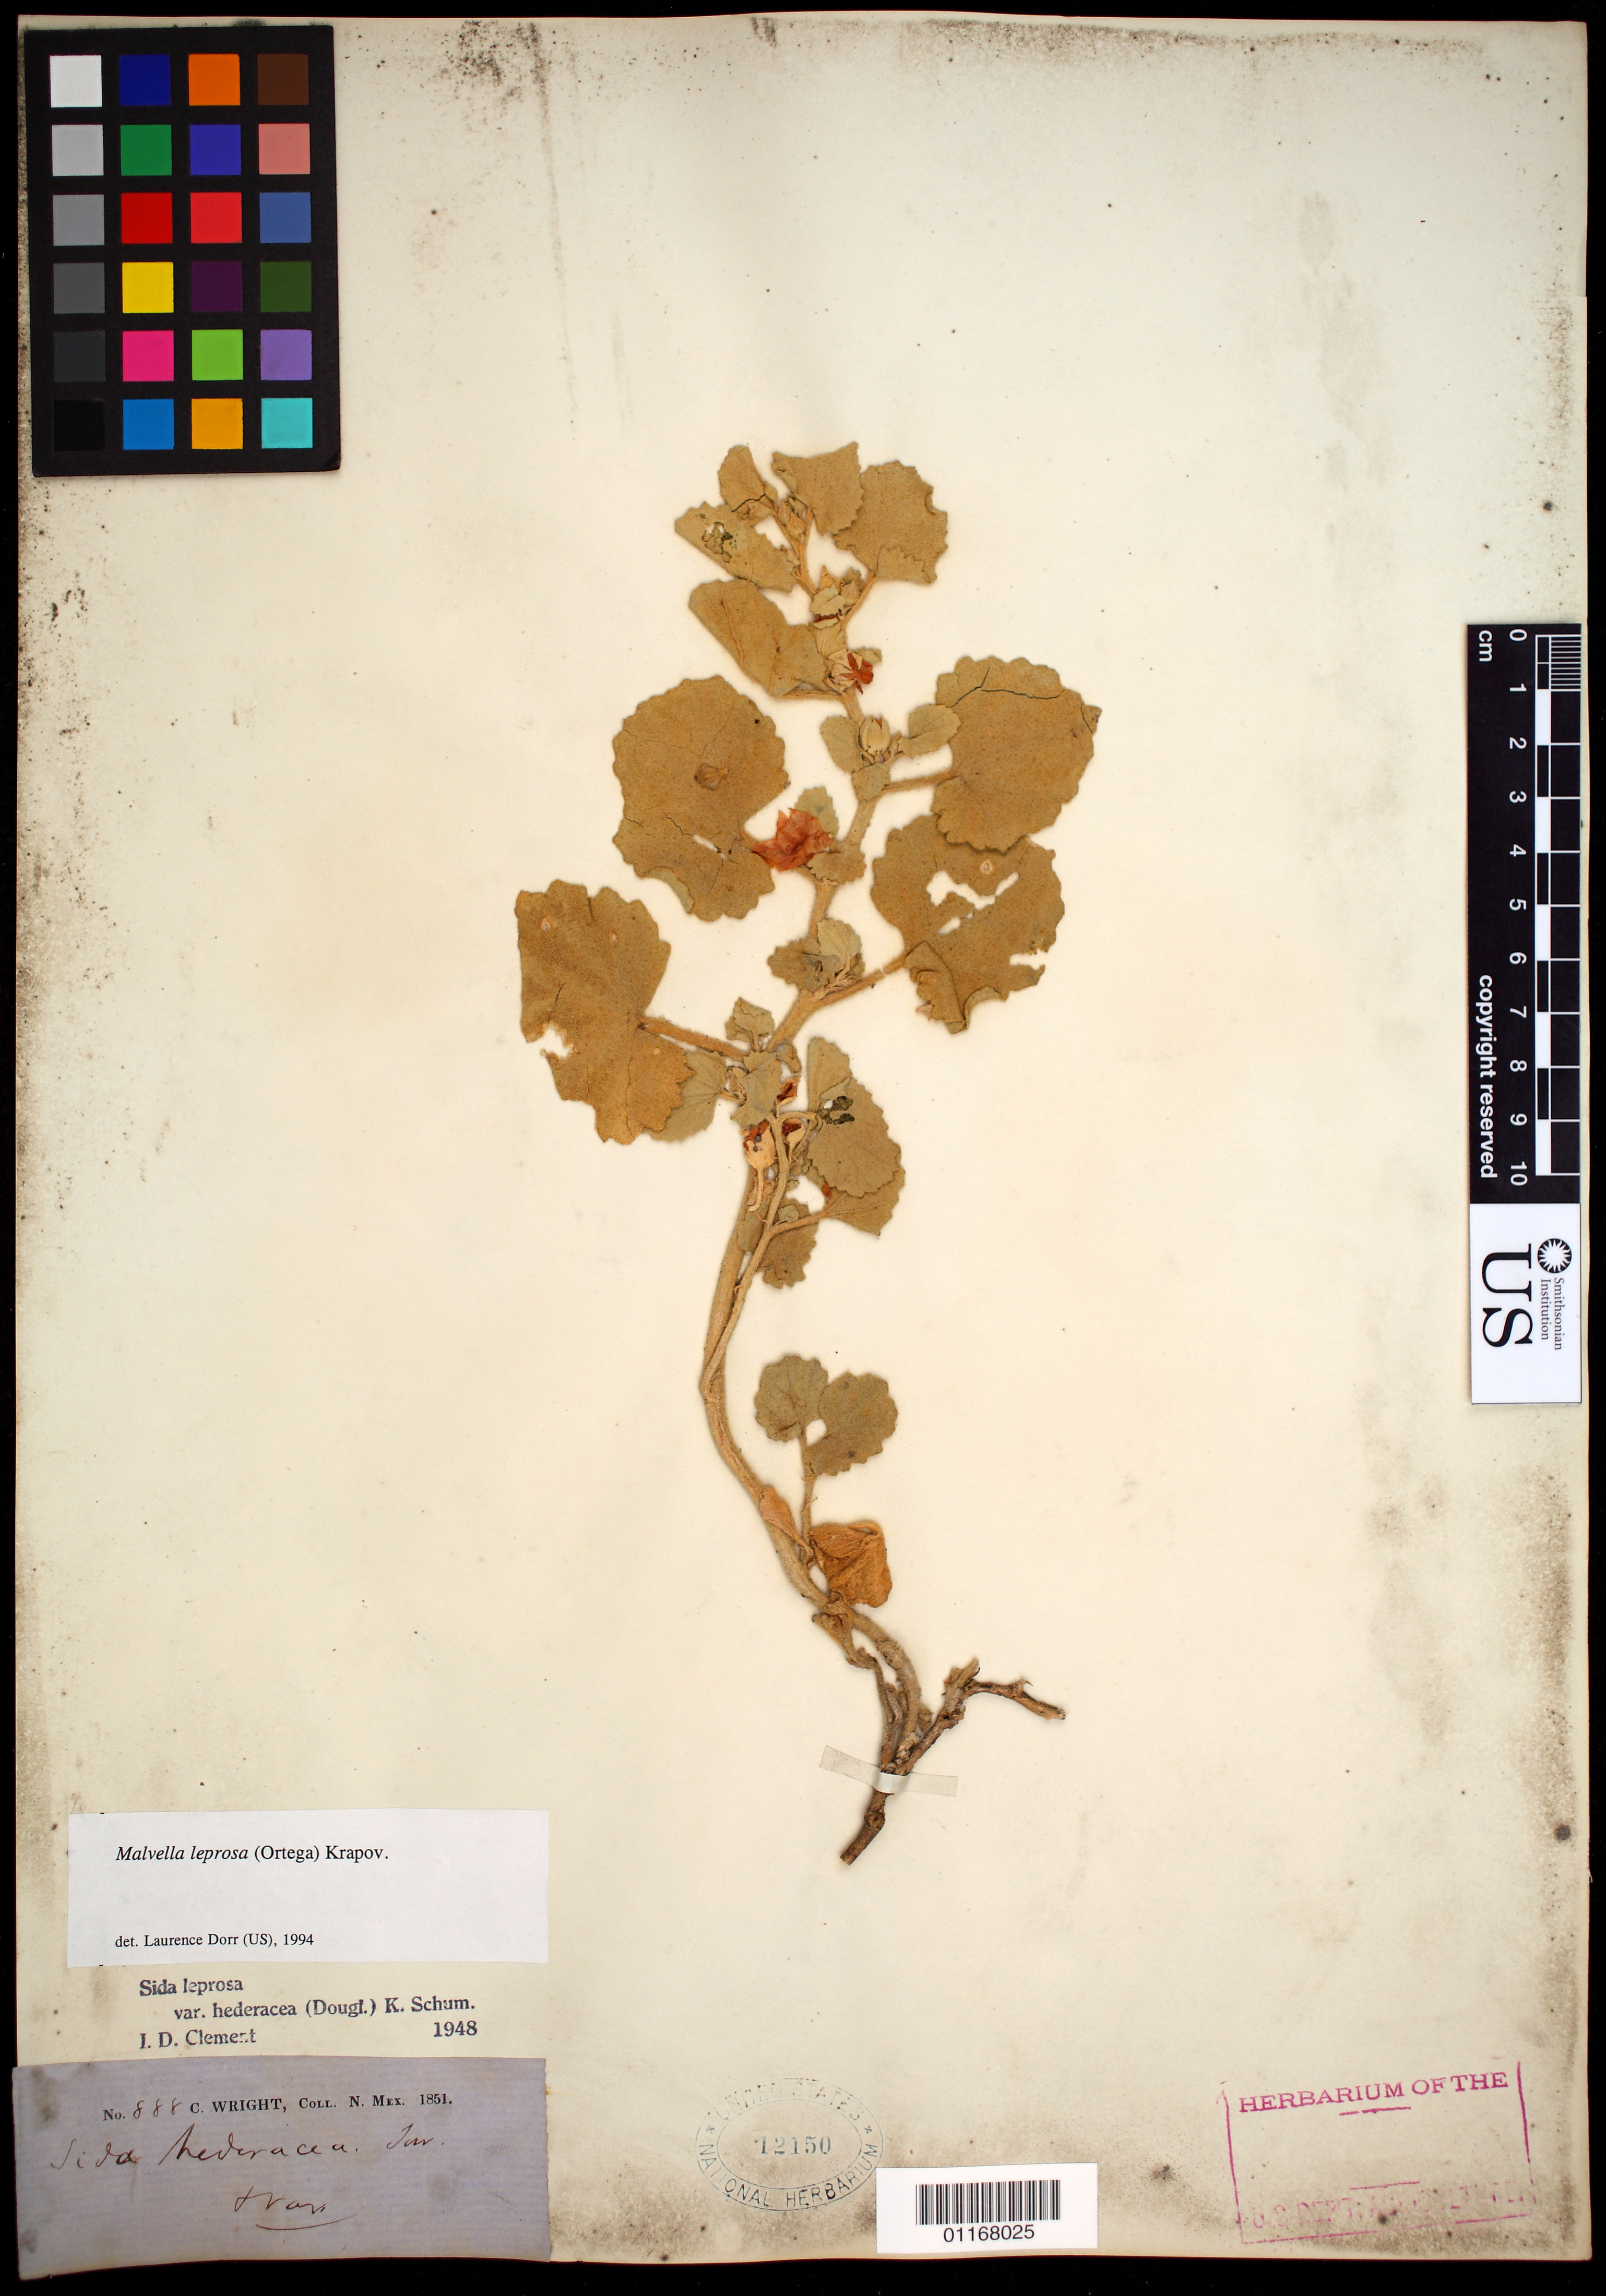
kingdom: Plantae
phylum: Tracheophyta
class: Magnoliopsida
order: Malvales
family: Malvaceae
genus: Malvella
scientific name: Malvella leprosa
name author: (Ortega) Krapov.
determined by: Dorr, L. J., (BOT), Smithsonian Institution - National Museum of Natural History (UNITED STATES)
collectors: C. Wright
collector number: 888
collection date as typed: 1851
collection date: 1851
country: United States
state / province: New Mexico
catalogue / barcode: US 12150